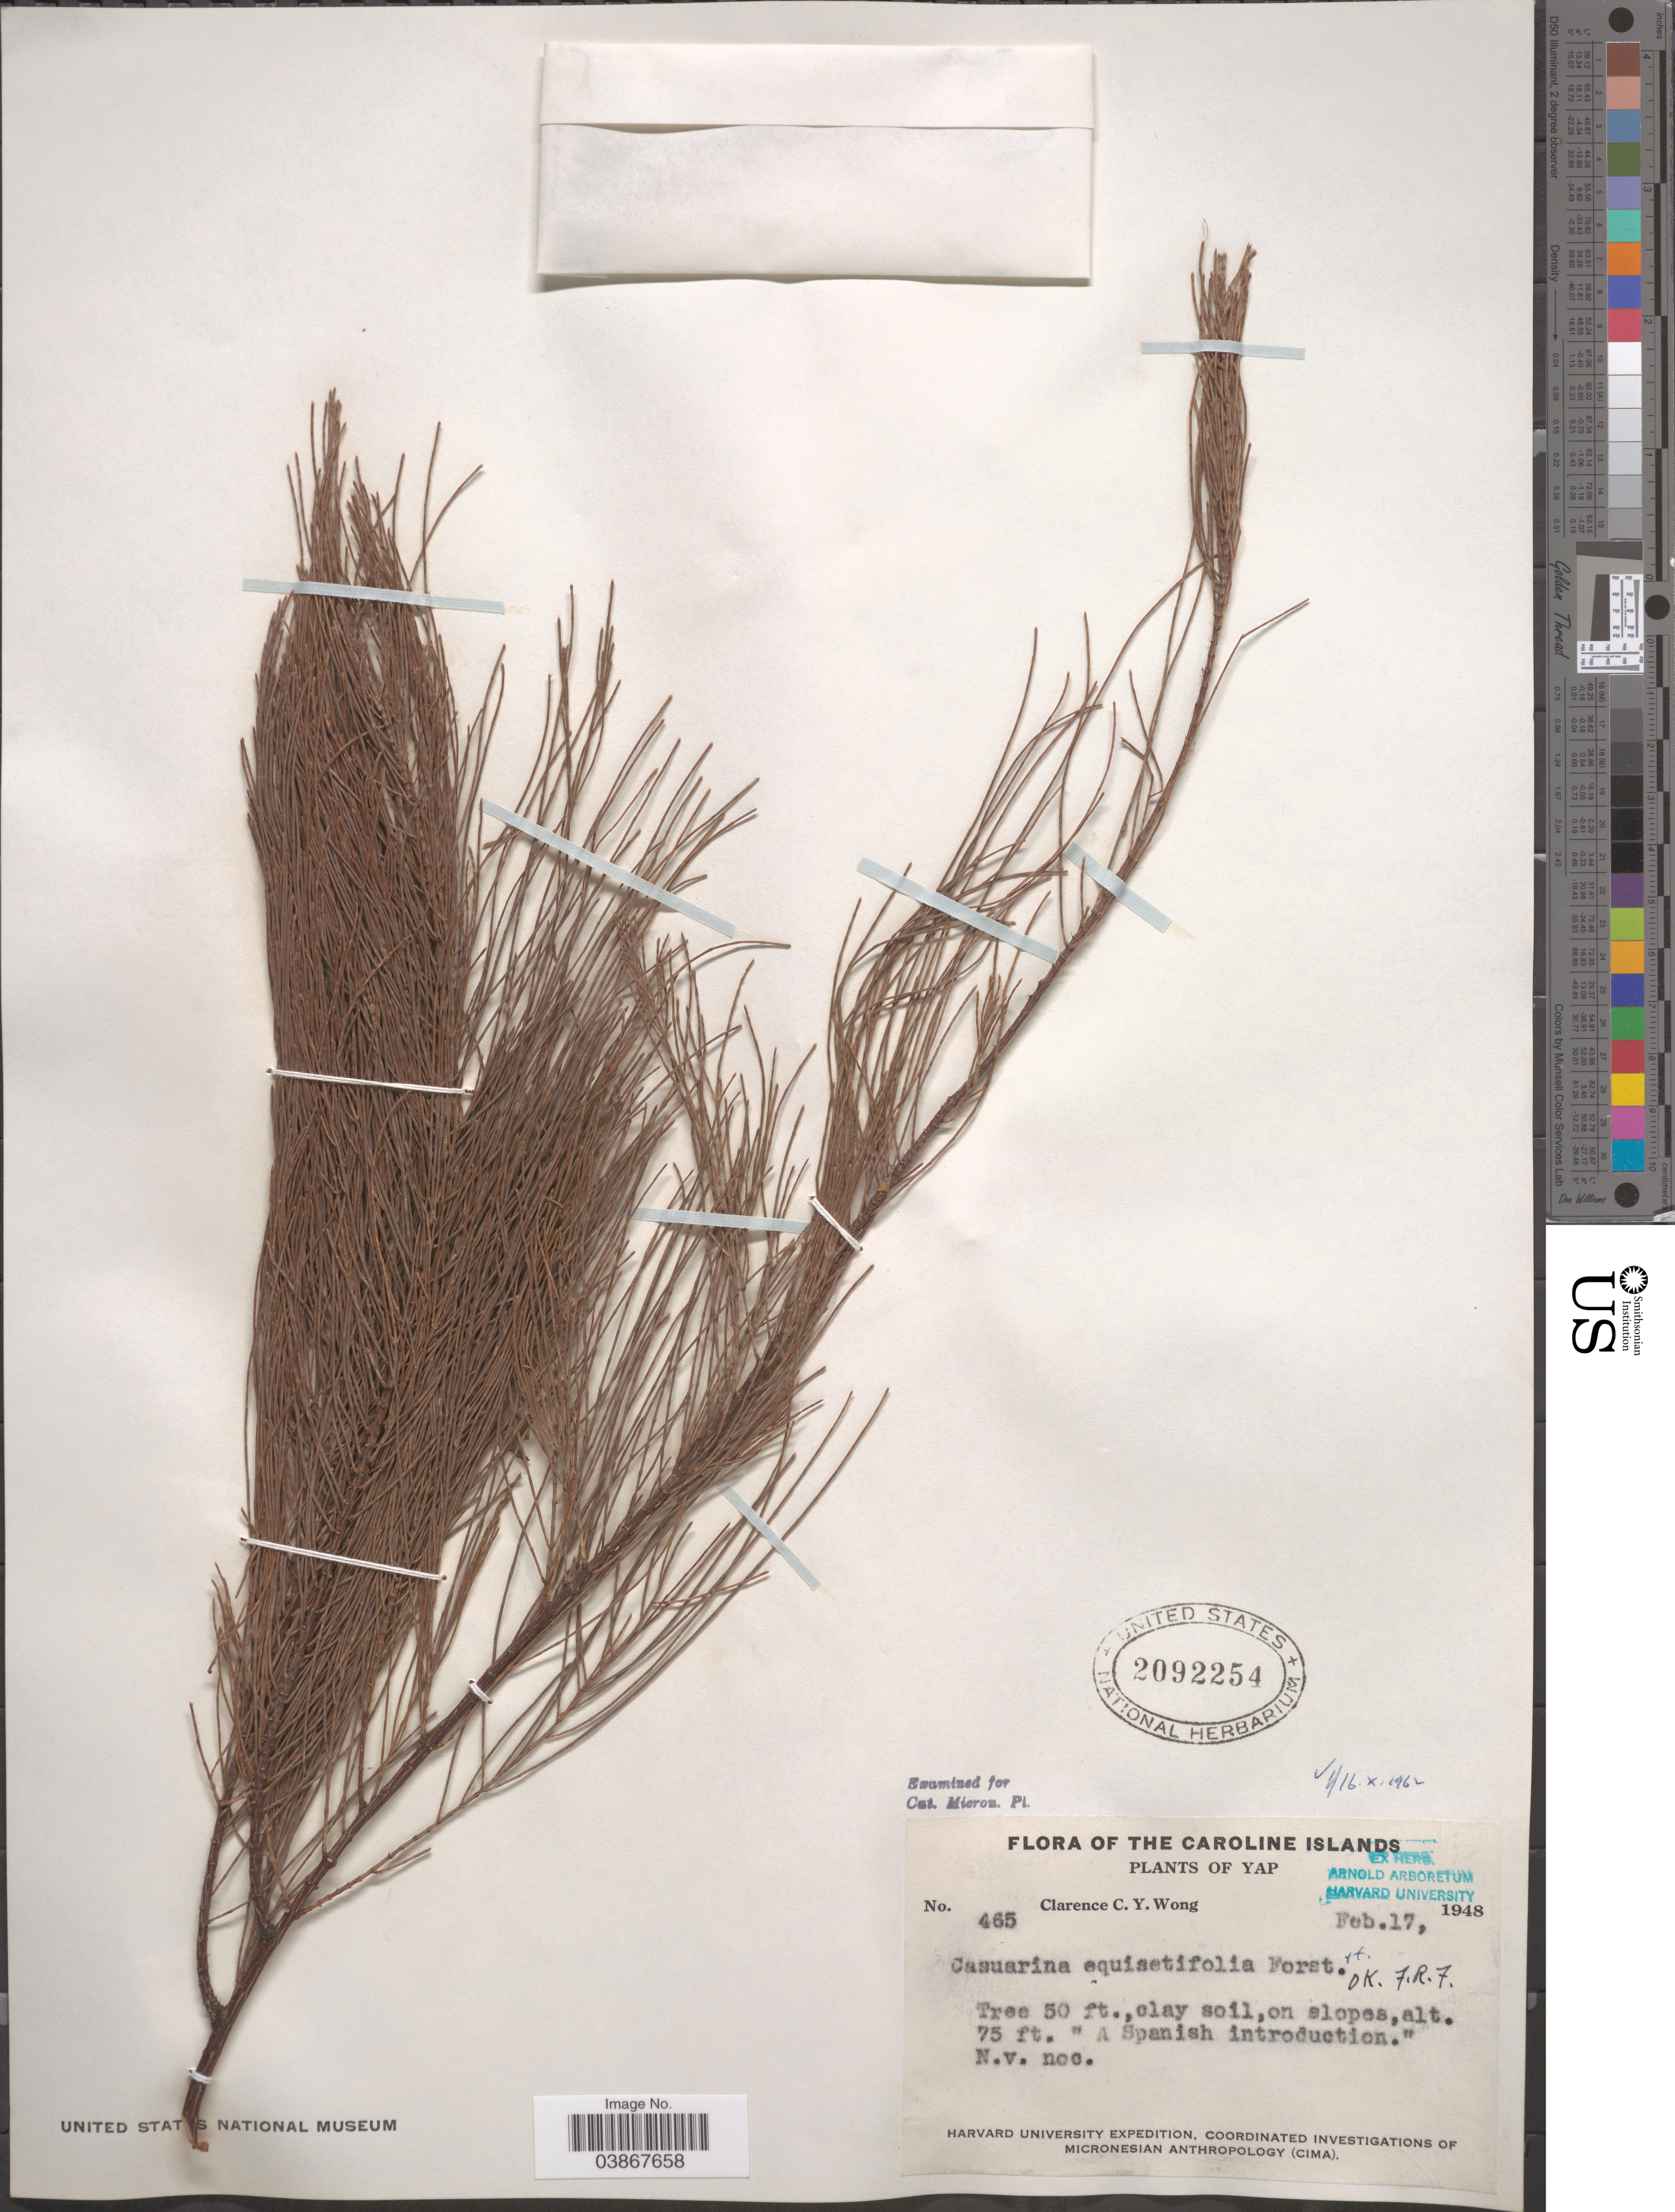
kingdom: Plantae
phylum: Tracheophyta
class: Magnoliopsida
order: Fagales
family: Casuarinaceae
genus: Casuarina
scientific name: Casuarina equisetifolia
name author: L.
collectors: C. Wong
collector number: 465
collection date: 1948-02-17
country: Micronesia, Federated States of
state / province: Yap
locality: Caroline Islands.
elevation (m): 23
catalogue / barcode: US 2092254